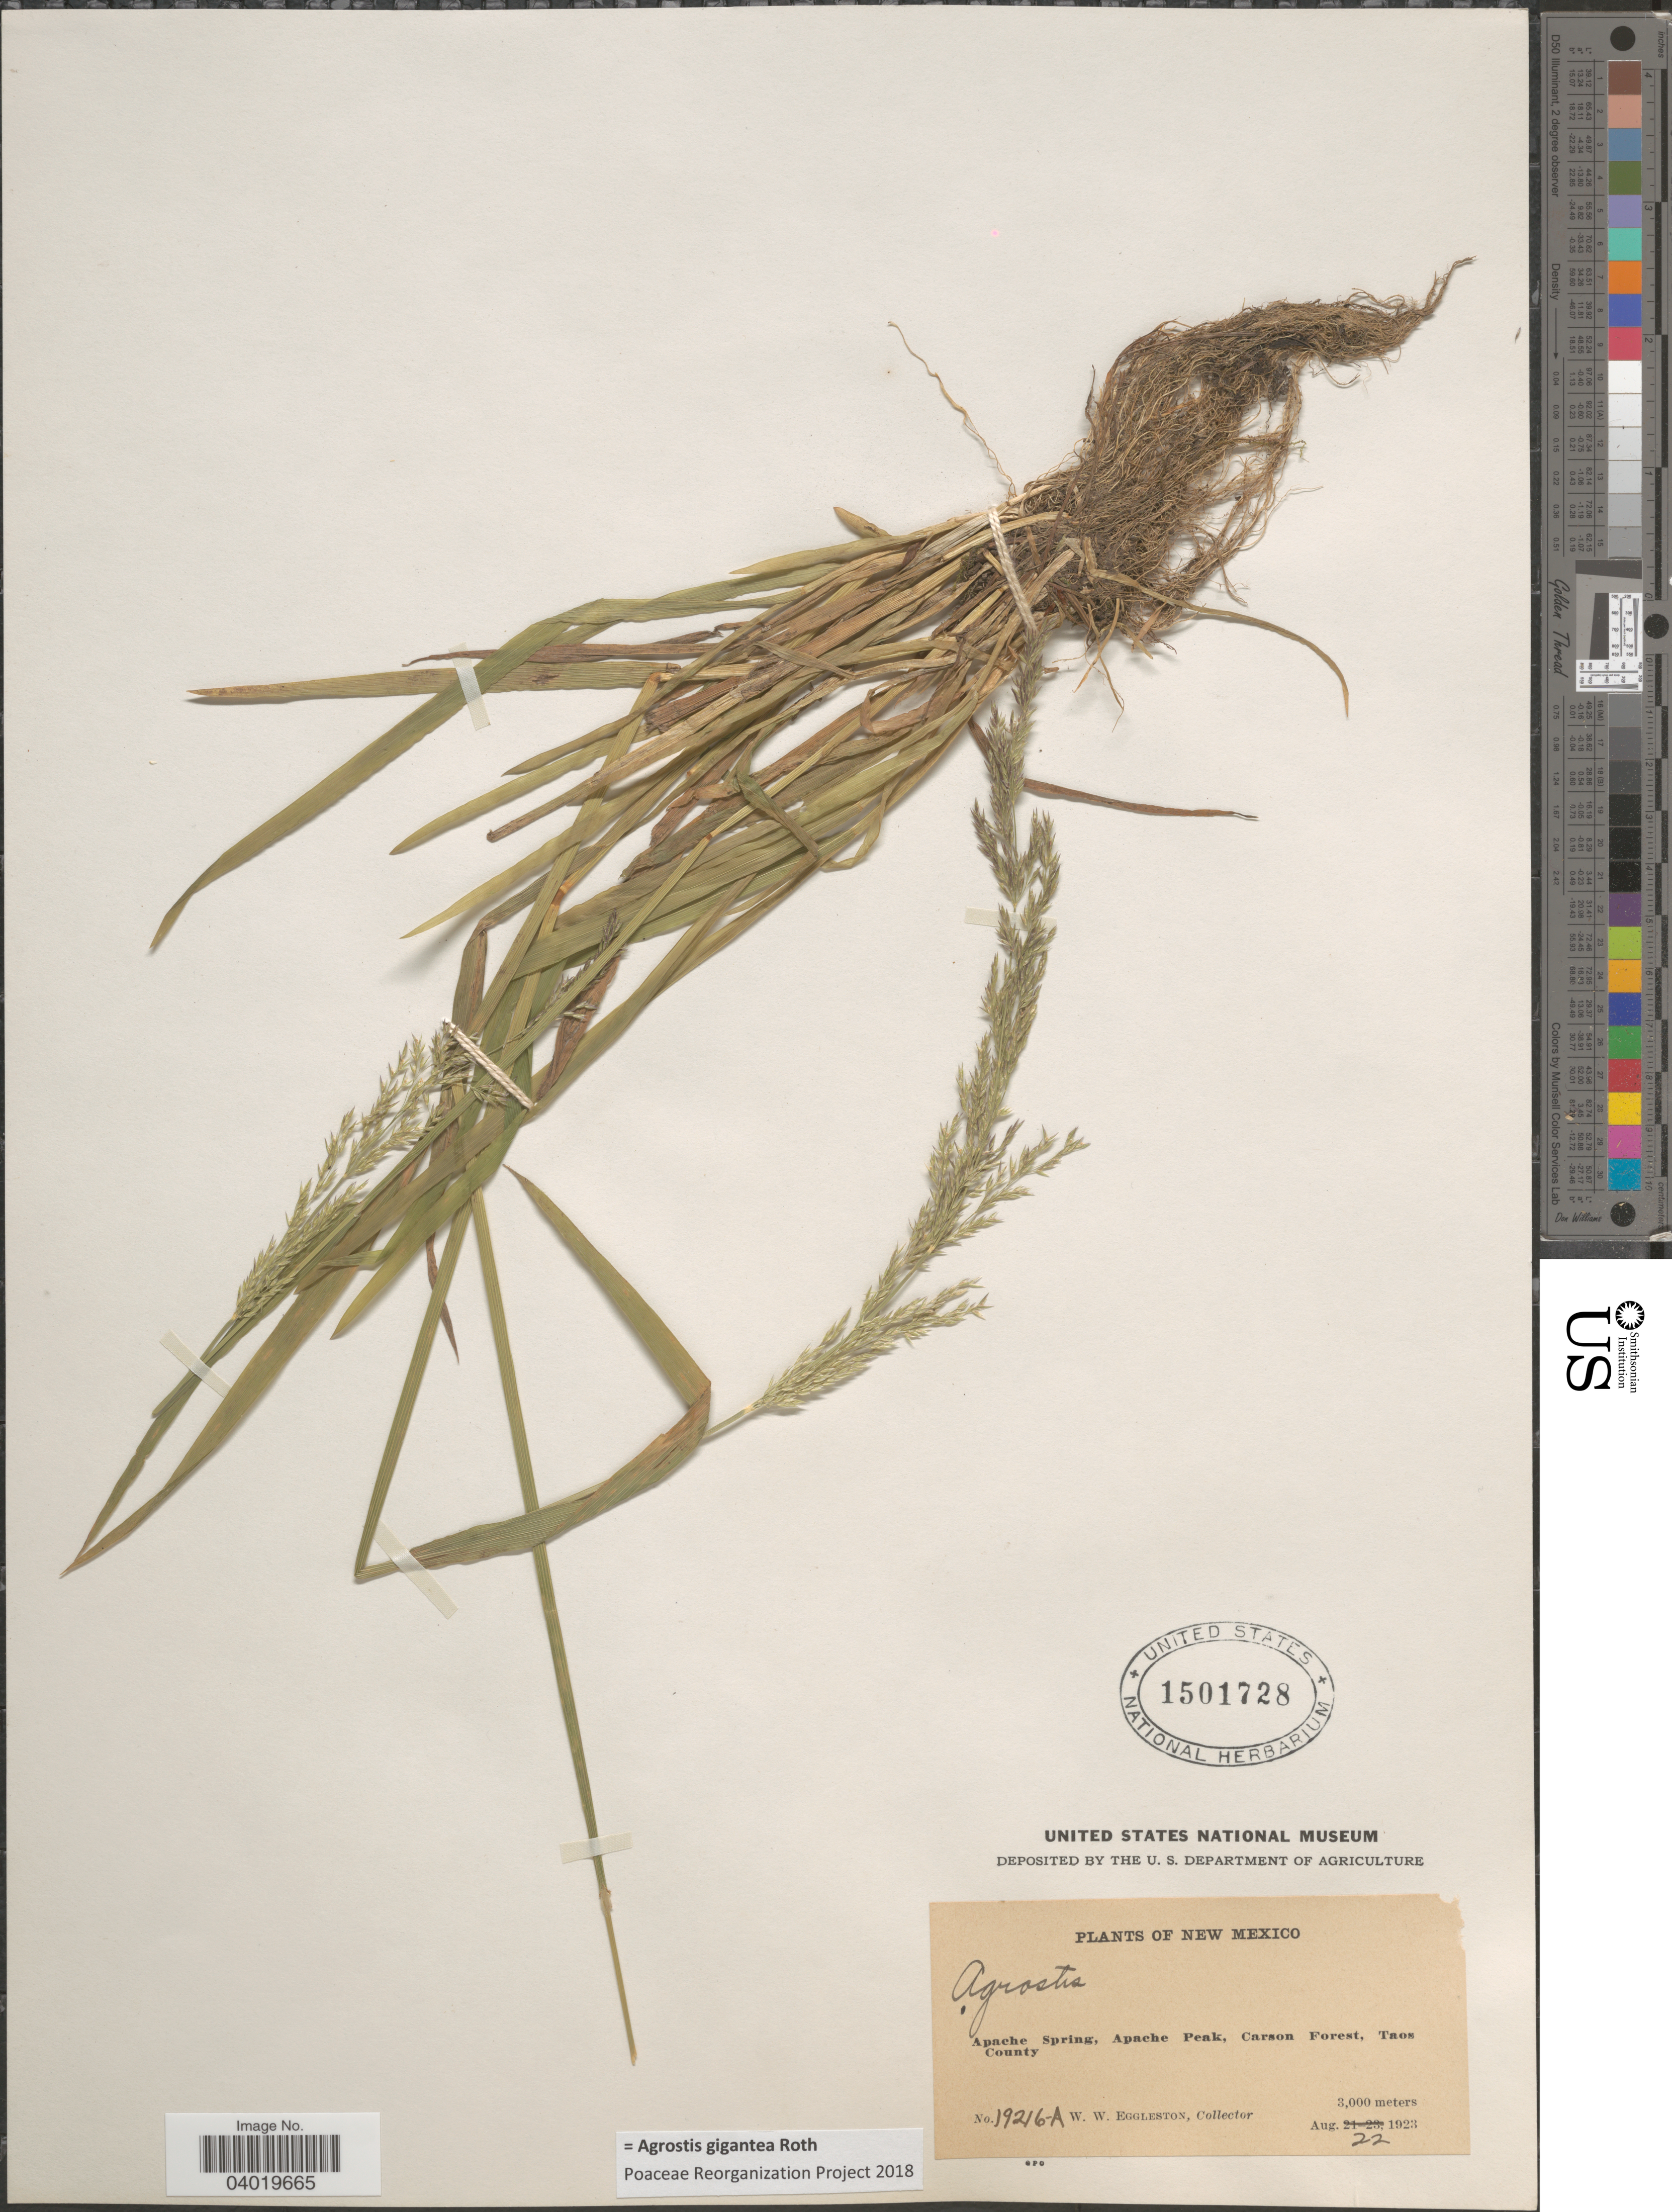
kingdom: Plantae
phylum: Tracheophyta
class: Liliopsida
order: Poales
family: Poaceae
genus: Agrostis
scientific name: Agrostis gigantea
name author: Roth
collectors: W. W. Eggleston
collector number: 19216-A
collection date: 1923-08-22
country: United States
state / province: New Mexico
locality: Apache Spring, Apache Peak, Carson Forest, Taos County.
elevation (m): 3000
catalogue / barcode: US 1501728